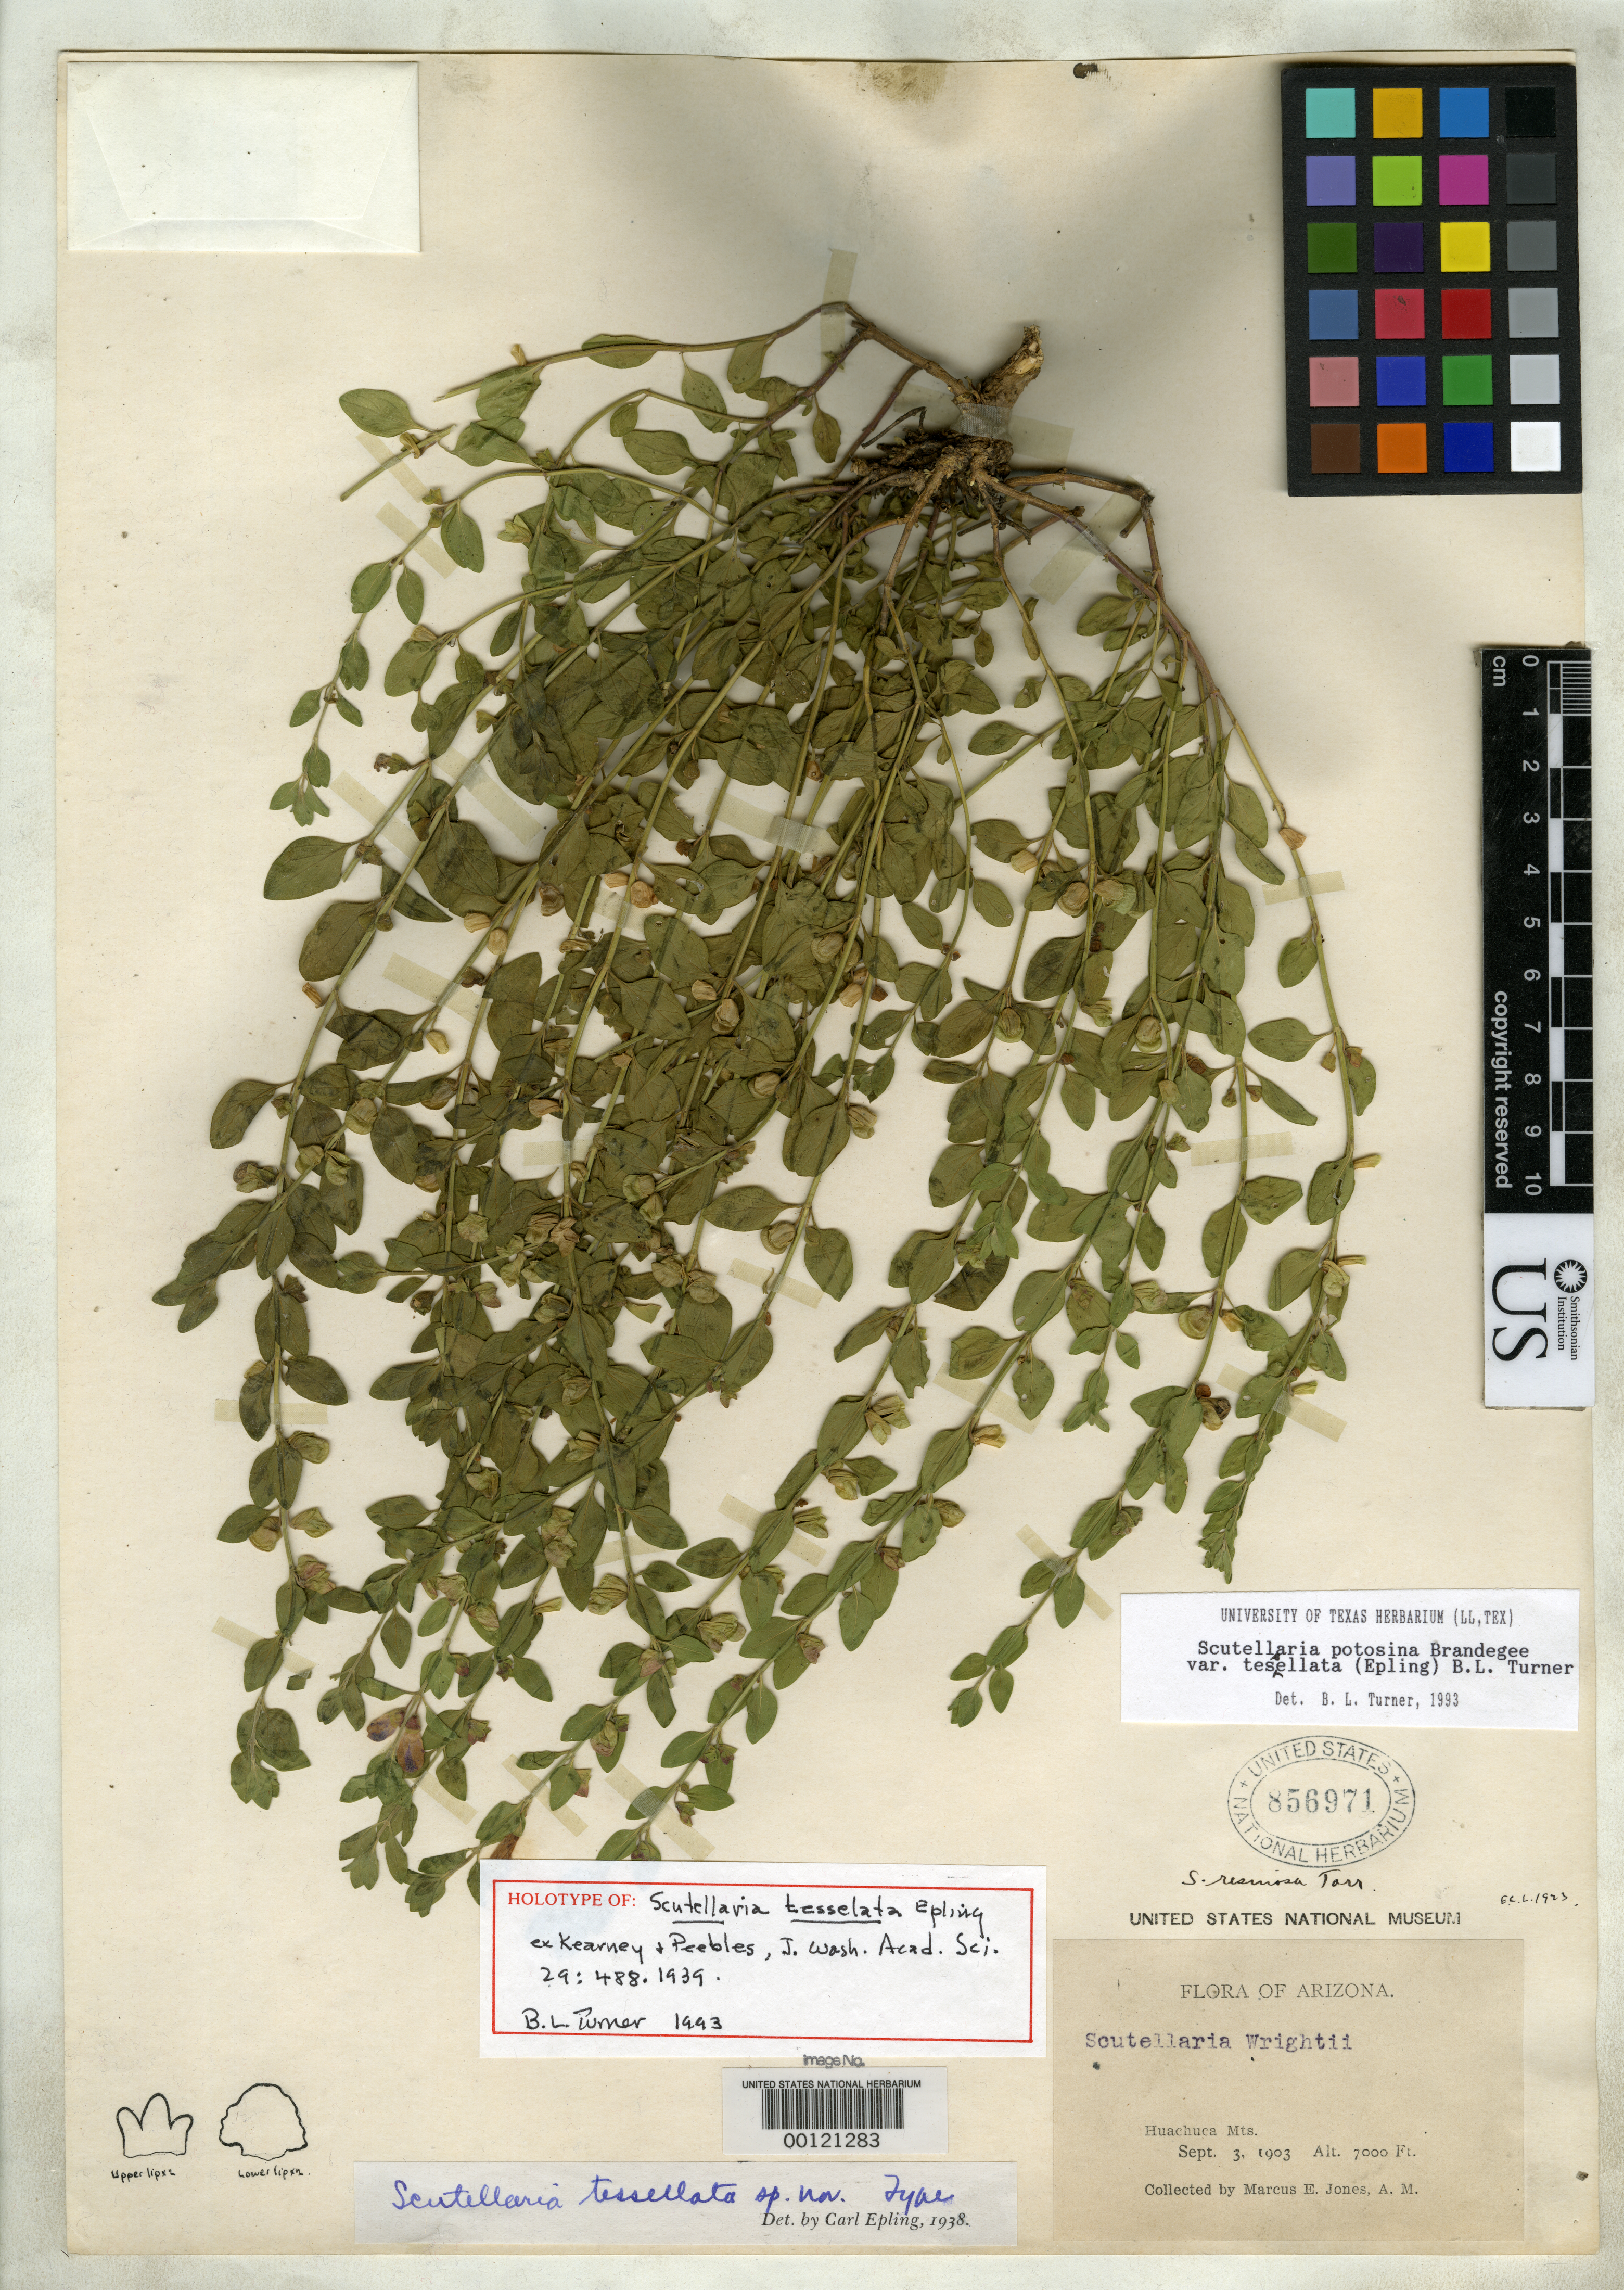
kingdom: Plantae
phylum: Tracheophyta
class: Magnoliopsida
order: Lamiales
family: Lamiaceae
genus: Scutellaria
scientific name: Scutellaria tessellata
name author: Epling in Kearney & Peebles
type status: Holotype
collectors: M. E. Jones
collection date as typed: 03 Sep 1903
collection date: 1903-09-03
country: United States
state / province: Arizona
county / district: Cochise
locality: Huachuca Mts.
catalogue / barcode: US 856971